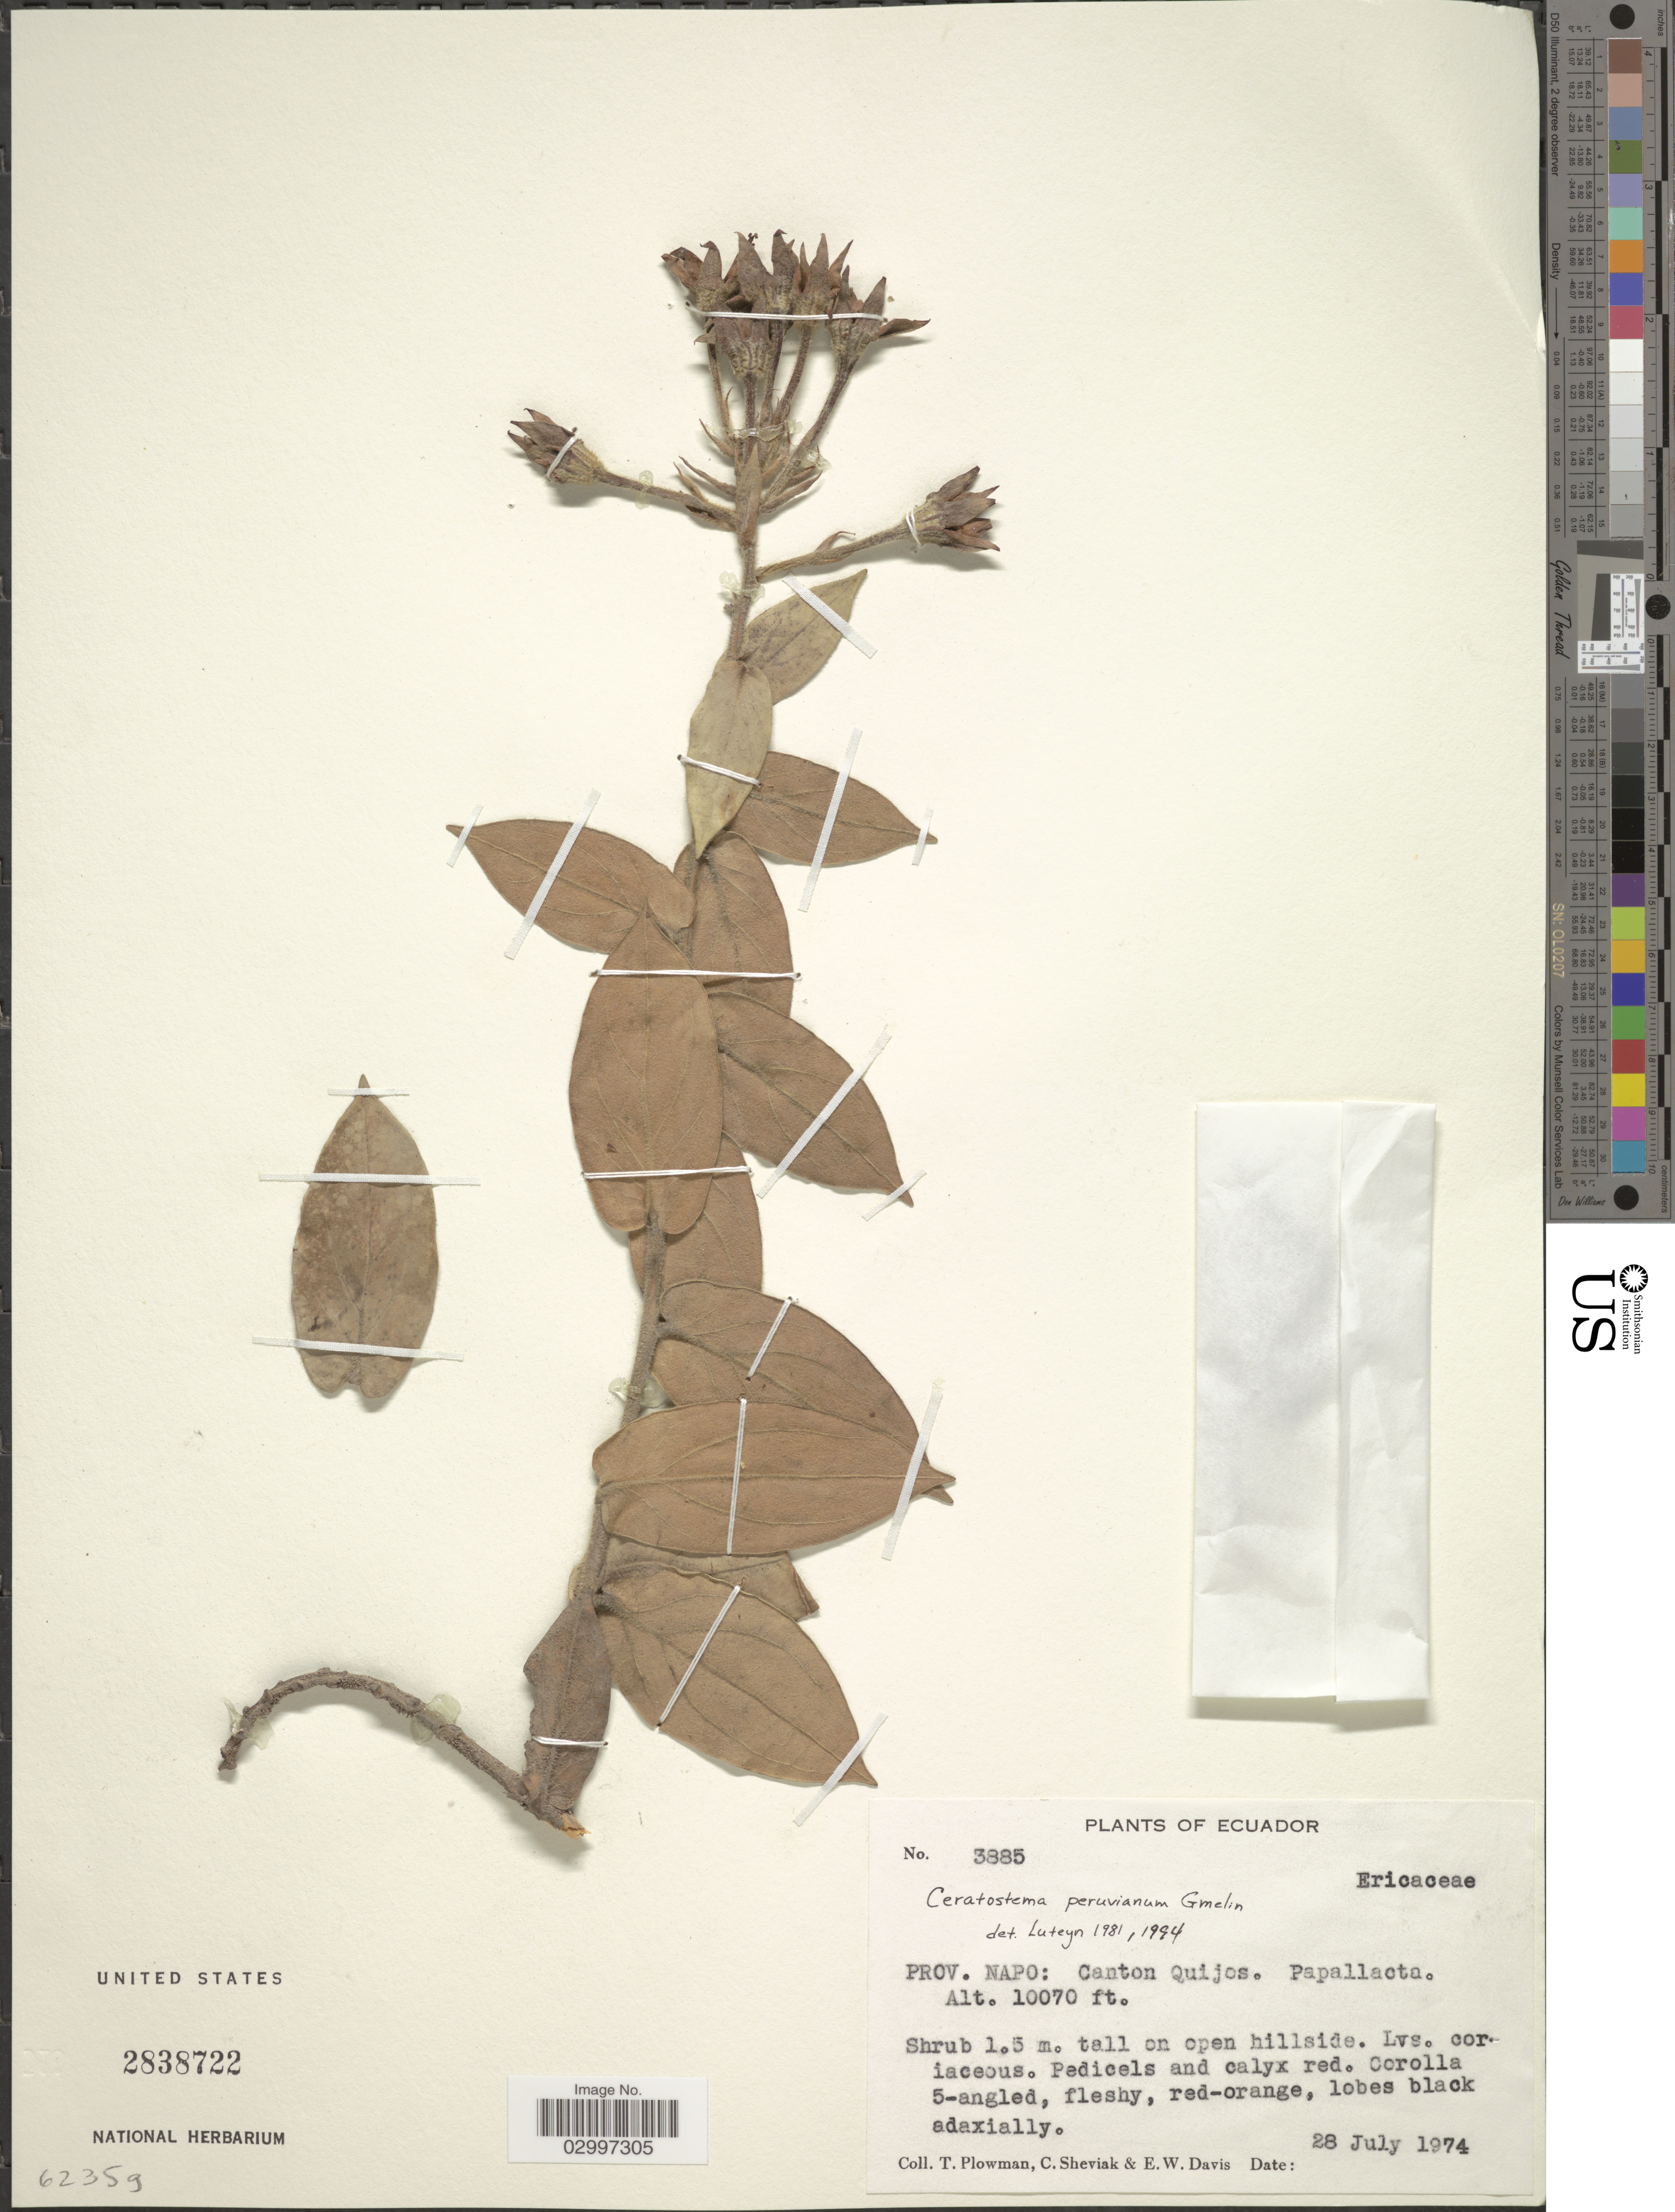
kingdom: Plantae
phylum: Tracheophyta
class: Magnoliopsida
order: Ericales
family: Ericaceae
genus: Ceratostema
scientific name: Ceratostema peruvianum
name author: J.F. Gmel.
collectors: T. Plowman, C. J. Sheviak & E. W. Davis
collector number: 3885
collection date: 1974-07-28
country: Ecuador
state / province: Napo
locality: Canton Quijos, Papallacta.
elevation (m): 3069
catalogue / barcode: US 2838722